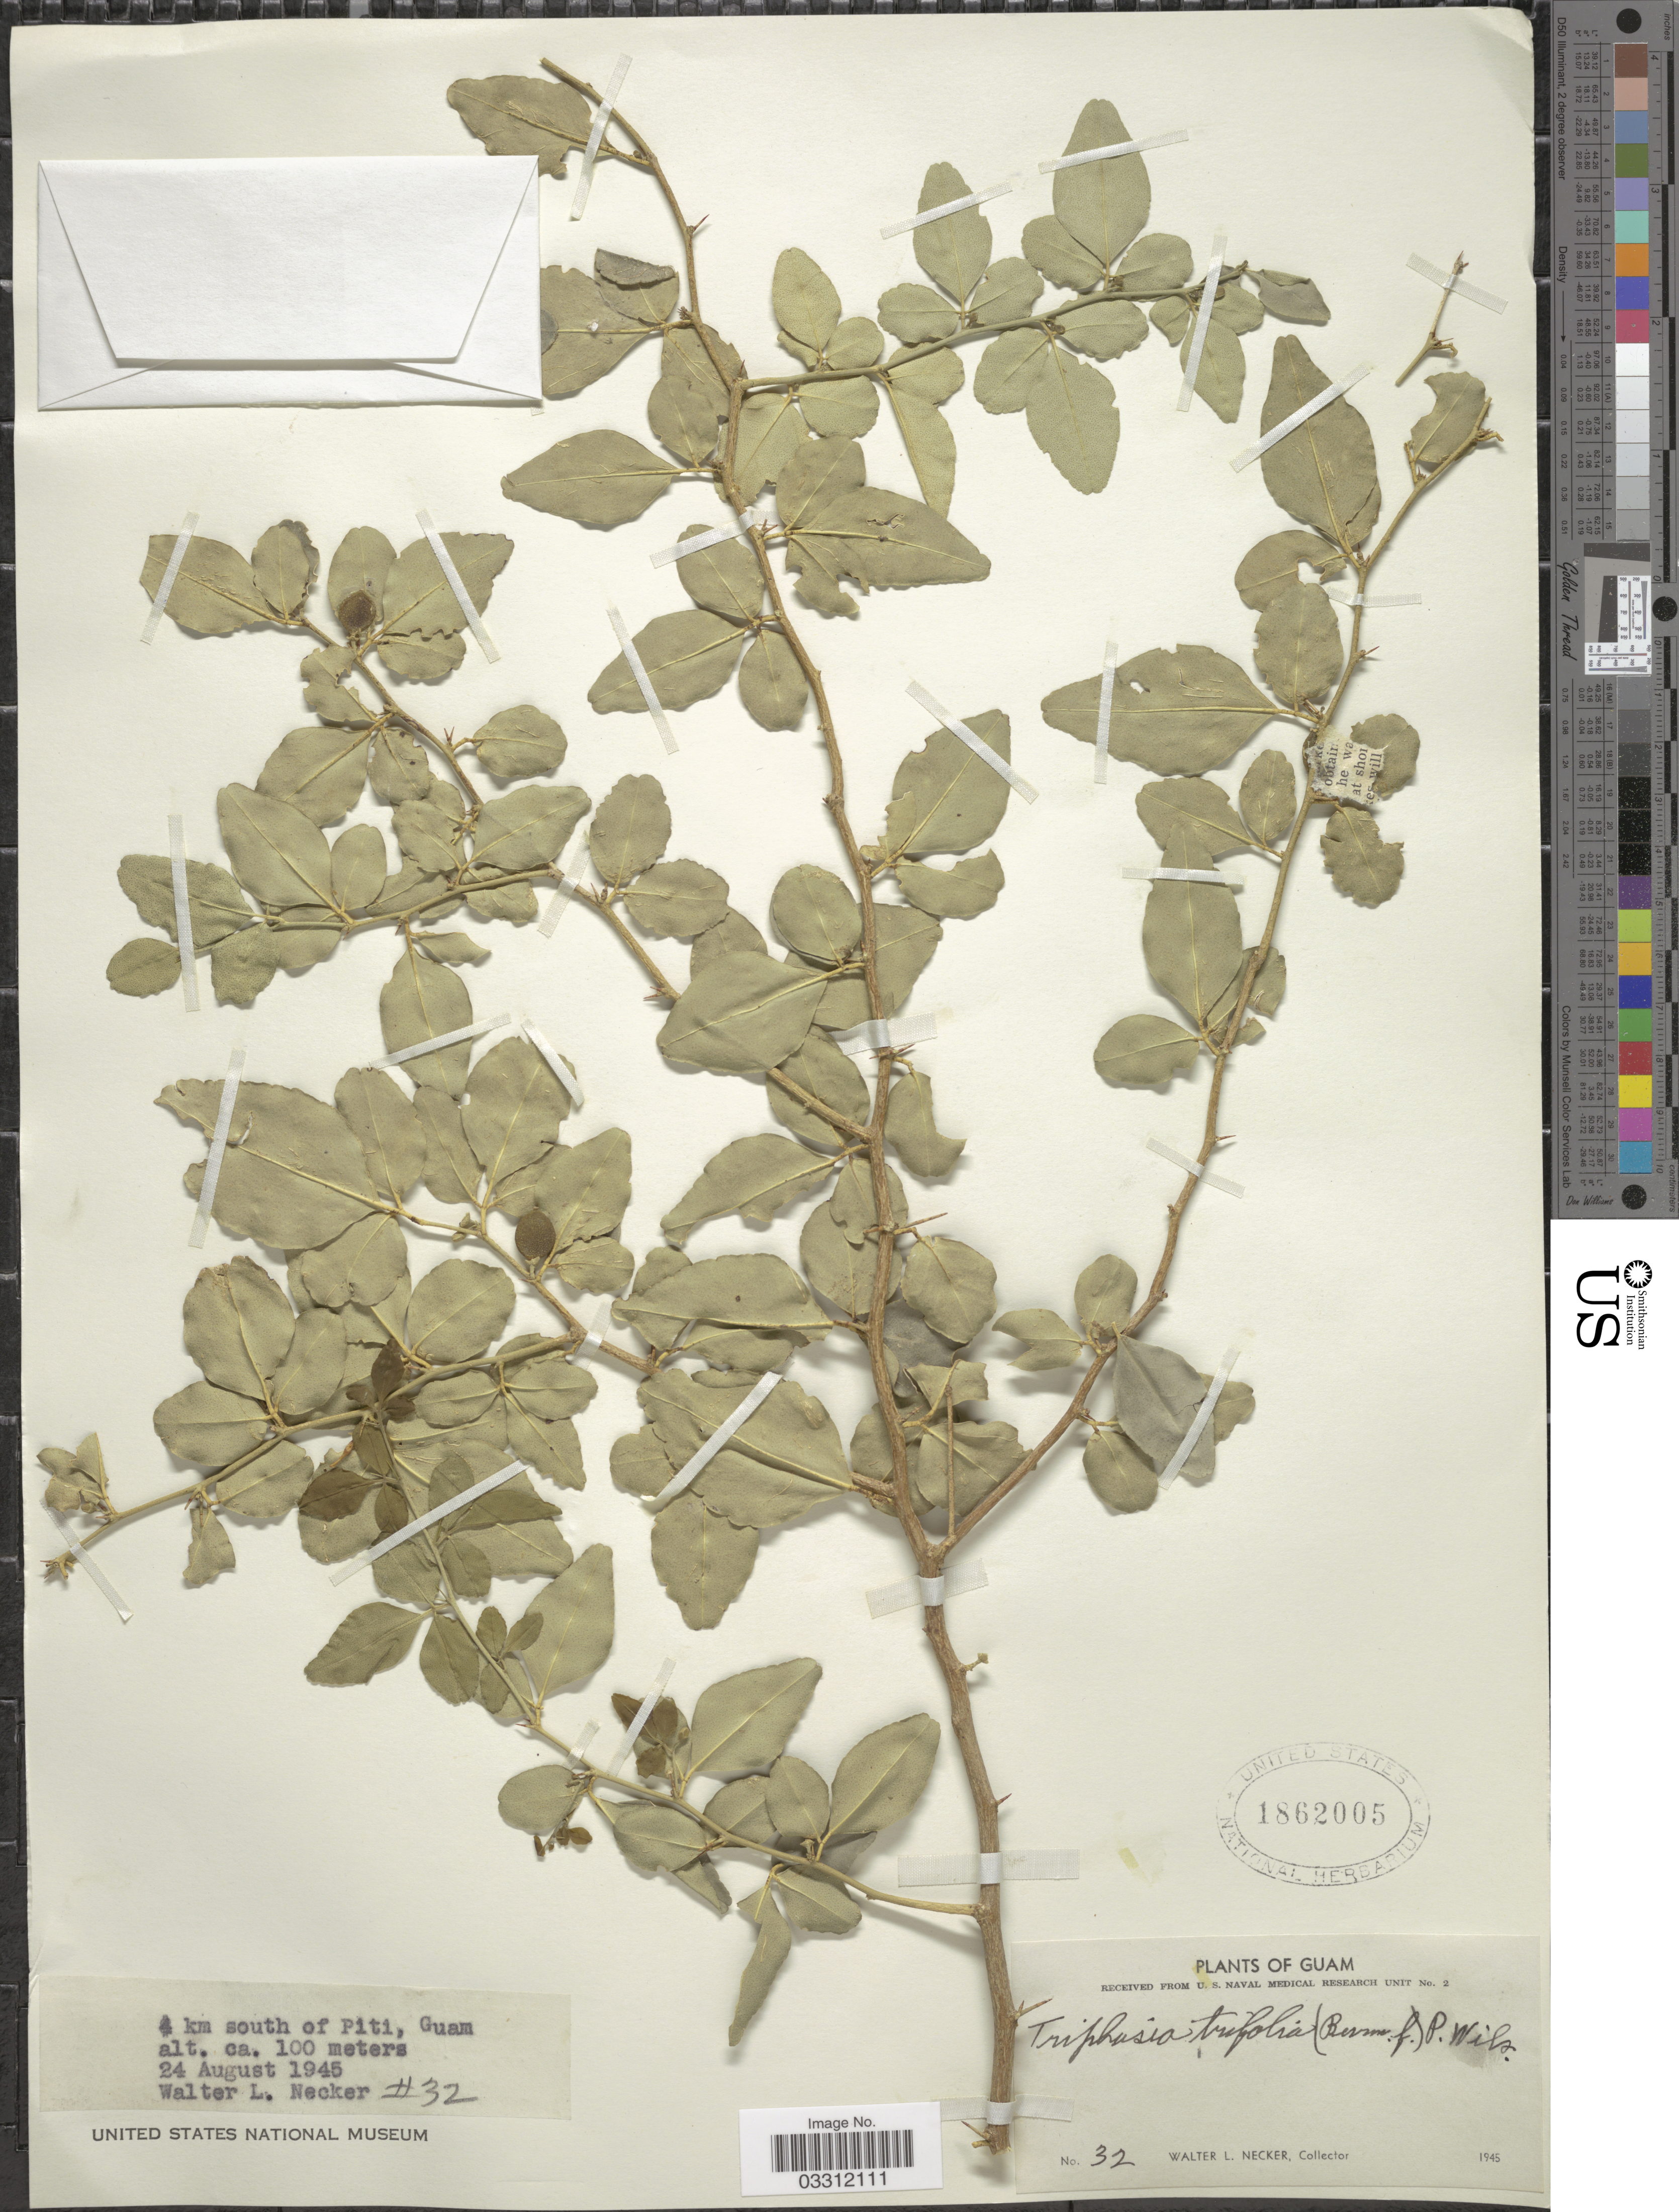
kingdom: Plantae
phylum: Tracheophyta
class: Magnoliopsida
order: Sapindales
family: Rutaceae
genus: Triphasia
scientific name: Triphasia trifolia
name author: (Burm. f.) P. Wilson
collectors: W. L. Necker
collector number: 32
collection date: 1945-08-24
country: Guam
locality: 4 km south of Piti, Guam.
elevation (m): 100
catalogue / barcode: US 1862005